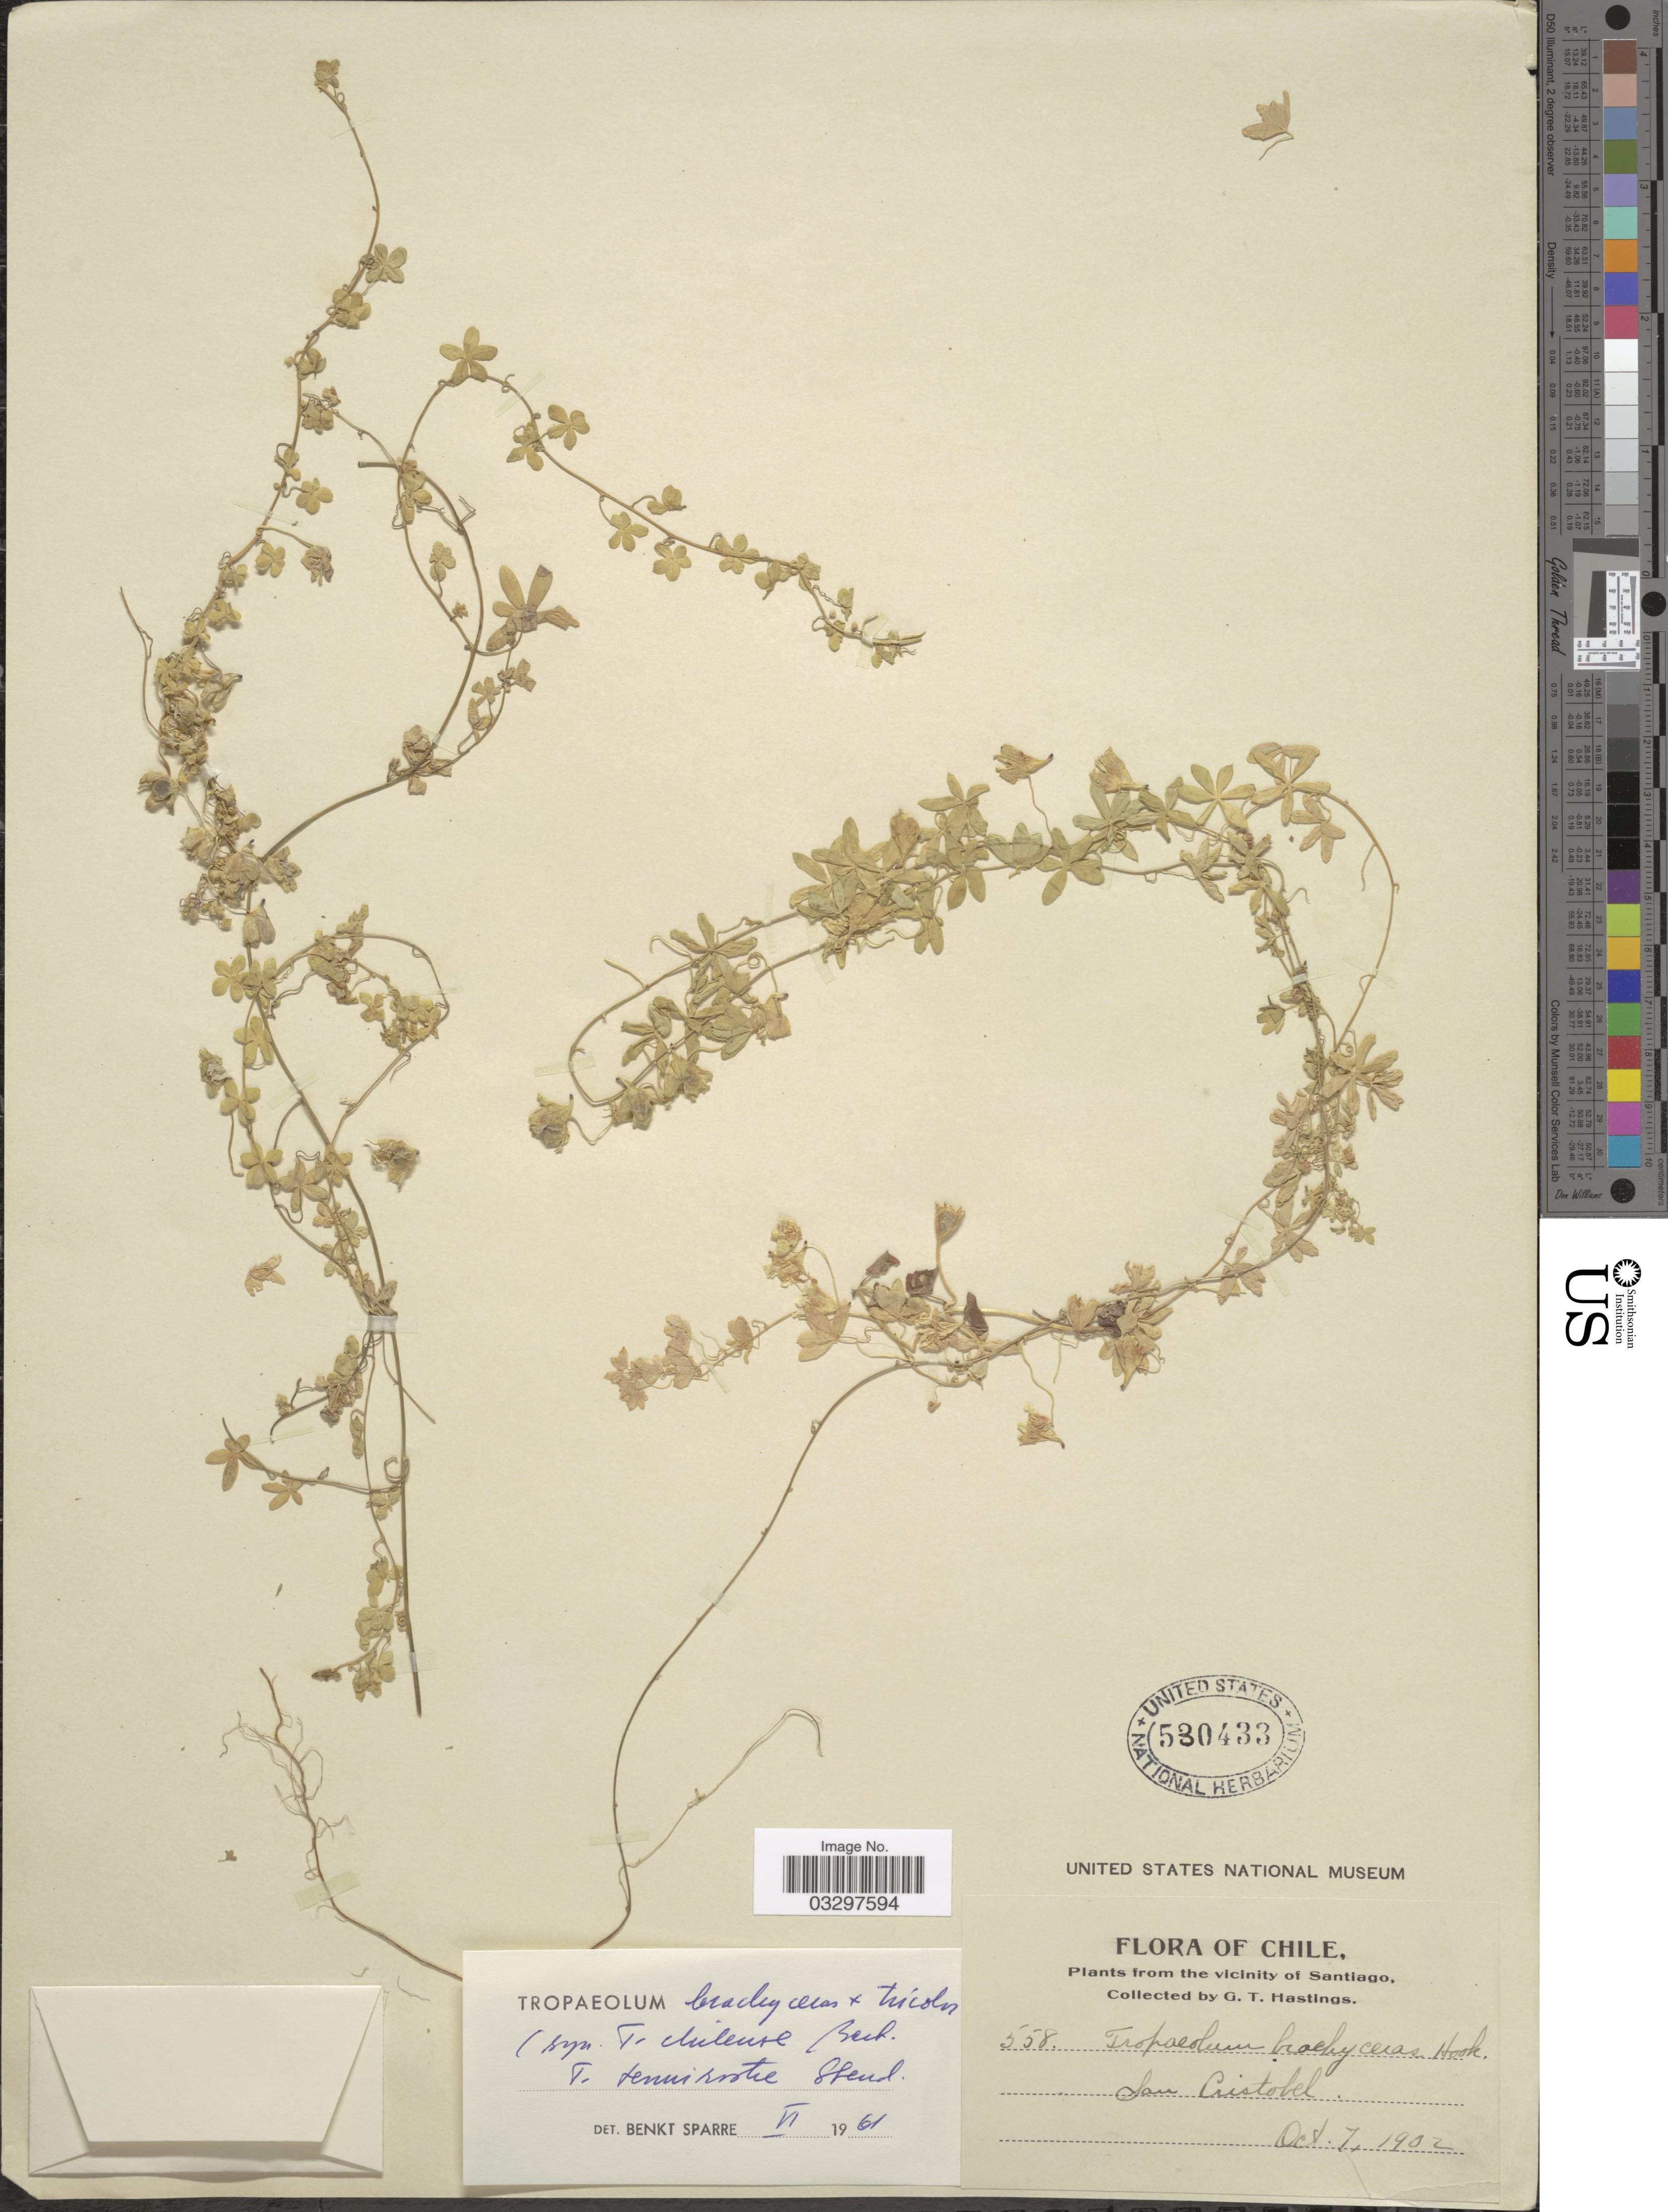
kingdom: Plantae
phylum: Tracheophyta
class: Magnoliopsida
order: Brassicales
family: Tropaeolaceae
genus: Tropaeolum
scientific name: Tropaeolum brachyceras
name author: Hook. & Arn.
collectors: G. Hastings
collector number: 558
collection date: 1902-10-07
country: Chile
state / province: Región Metropolitana (RM)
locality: From the vicinity of Santiago. San Cristobel.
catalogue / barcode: US 530433